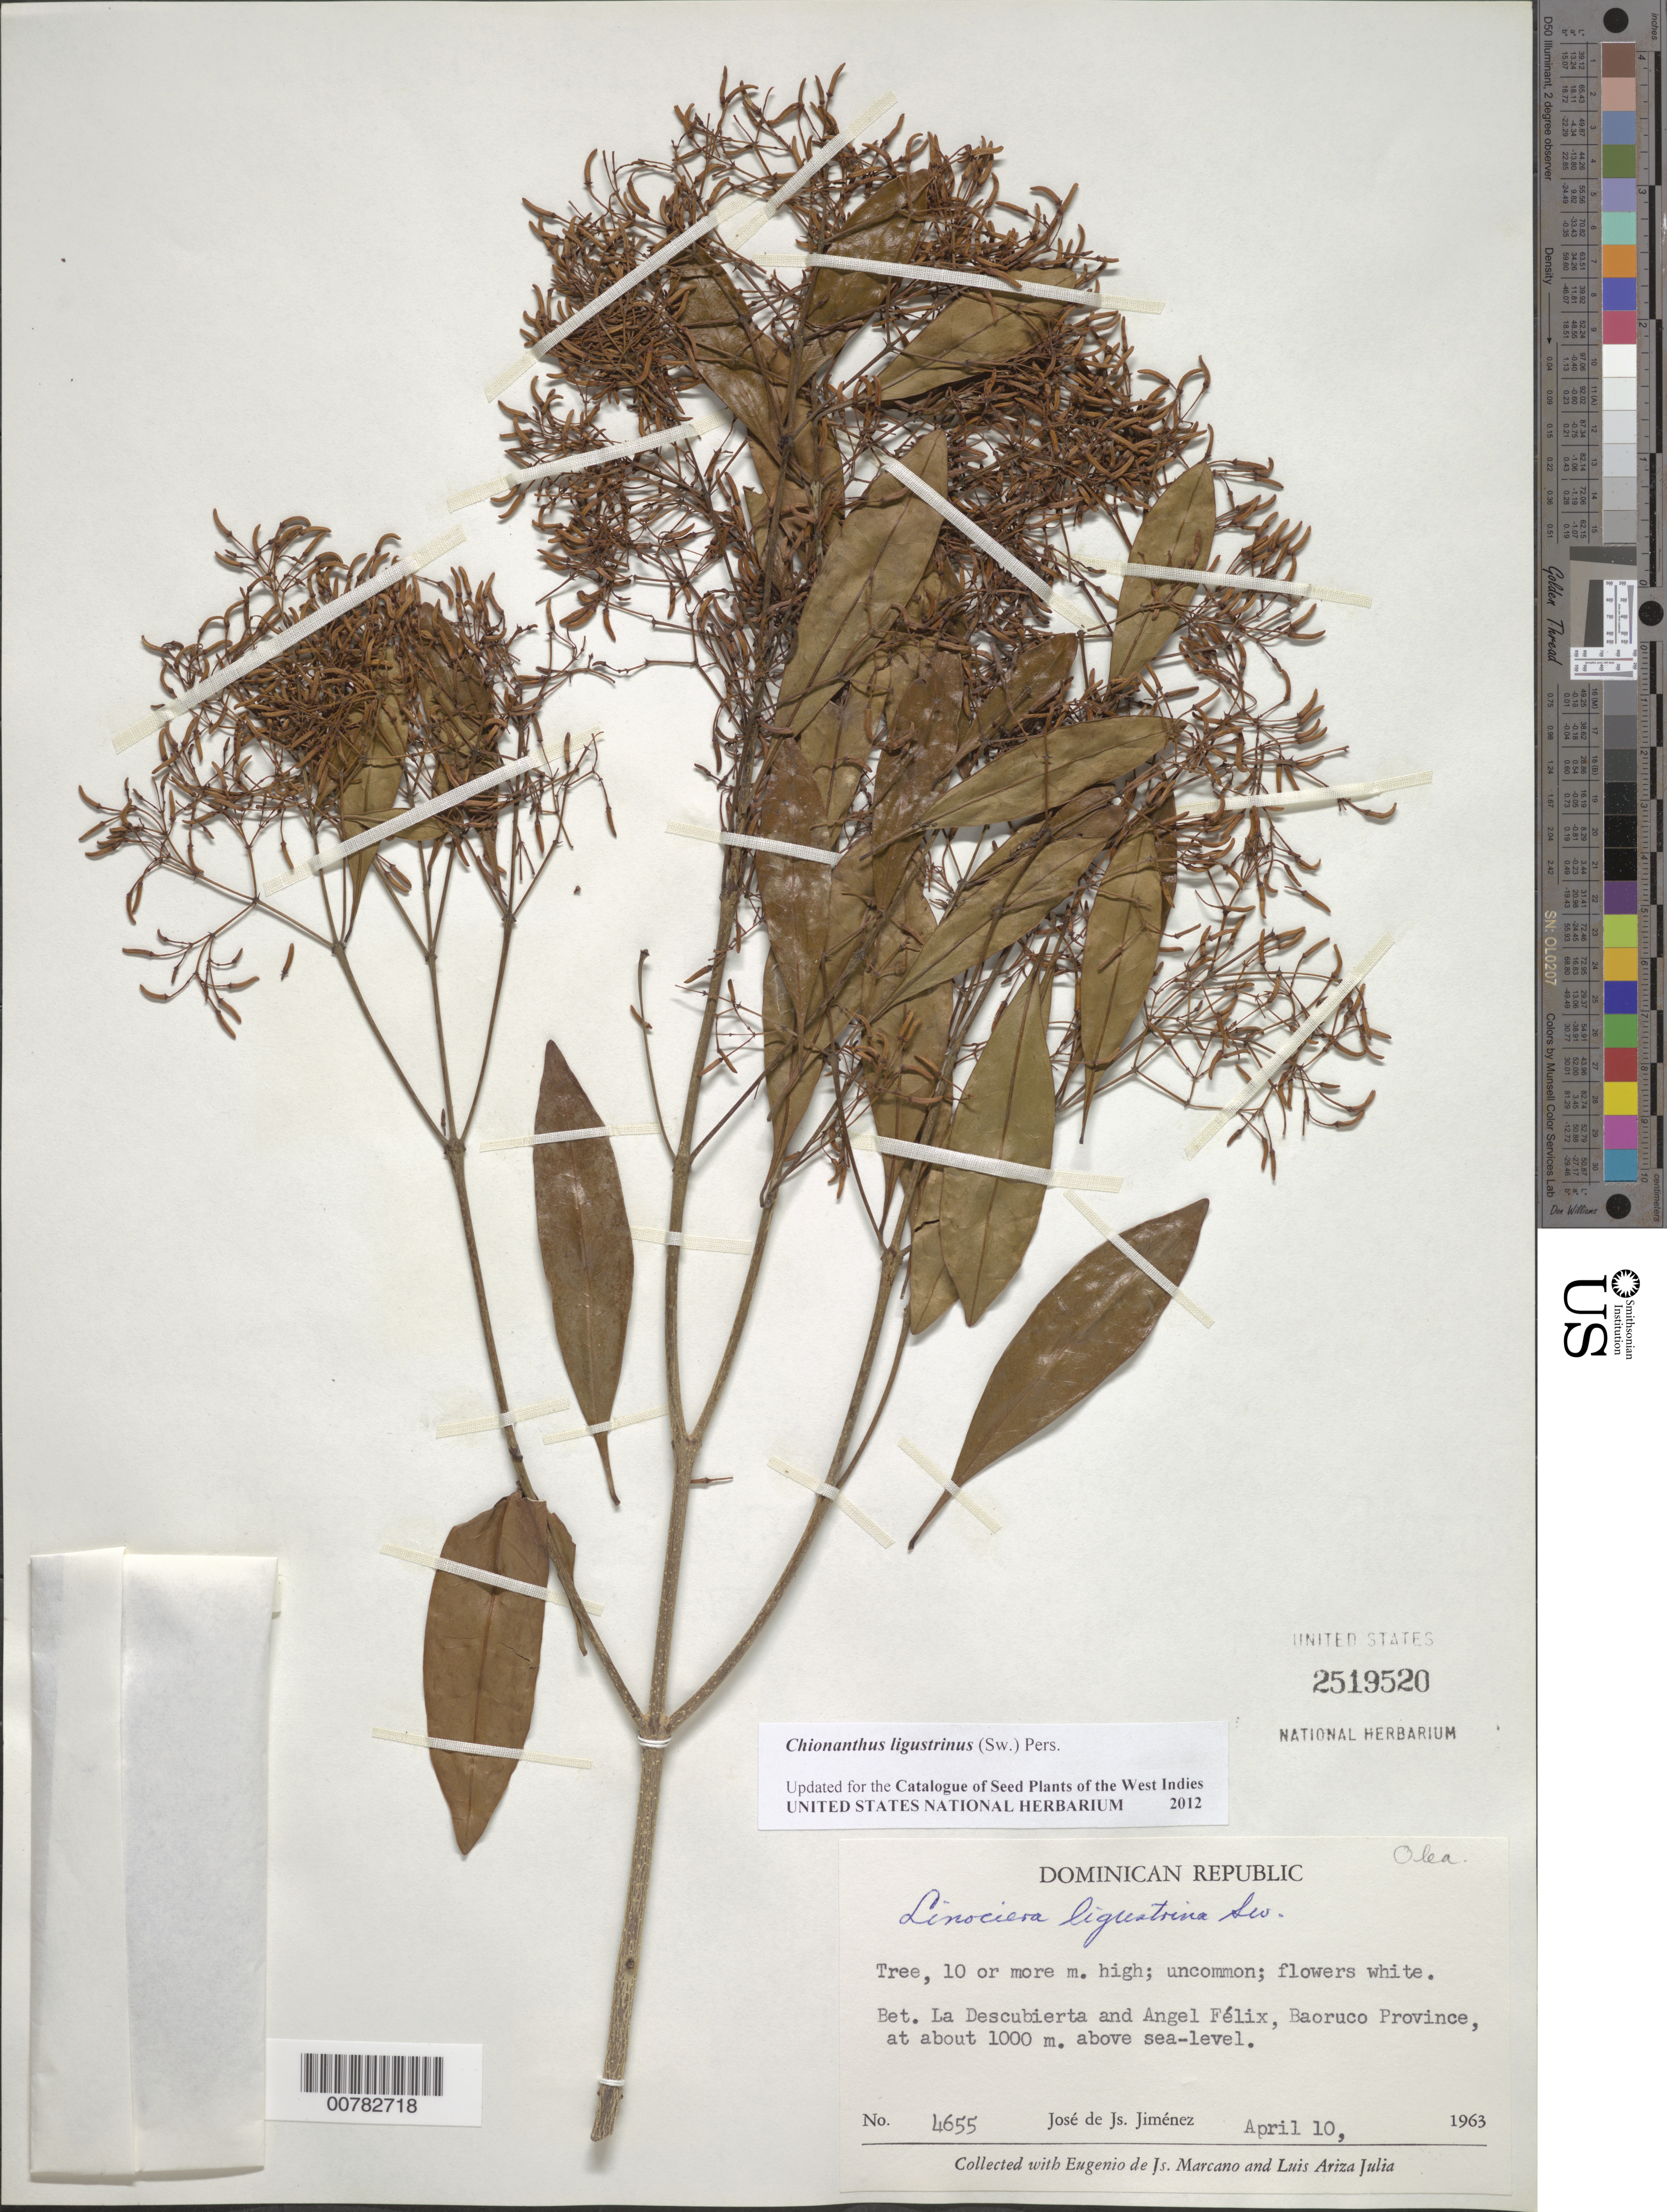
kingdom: Plantae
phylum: Tracheophyta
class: Magnoliopsida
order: Lamiales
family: Oleaceae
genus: Chionanthus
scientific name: Chionanthus ligustrinus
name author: (Sw.) Pers.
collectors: E. J. Marcano F. & L. Ariza-Julia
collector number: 4655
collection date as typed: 10 Apr 1963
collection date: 1963-04-10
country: Dominican Republic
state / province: Baoruco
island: Hispaniola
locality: Bet. La Descubierta and Angel Félix.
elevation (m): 1000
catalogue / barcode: US 2519520